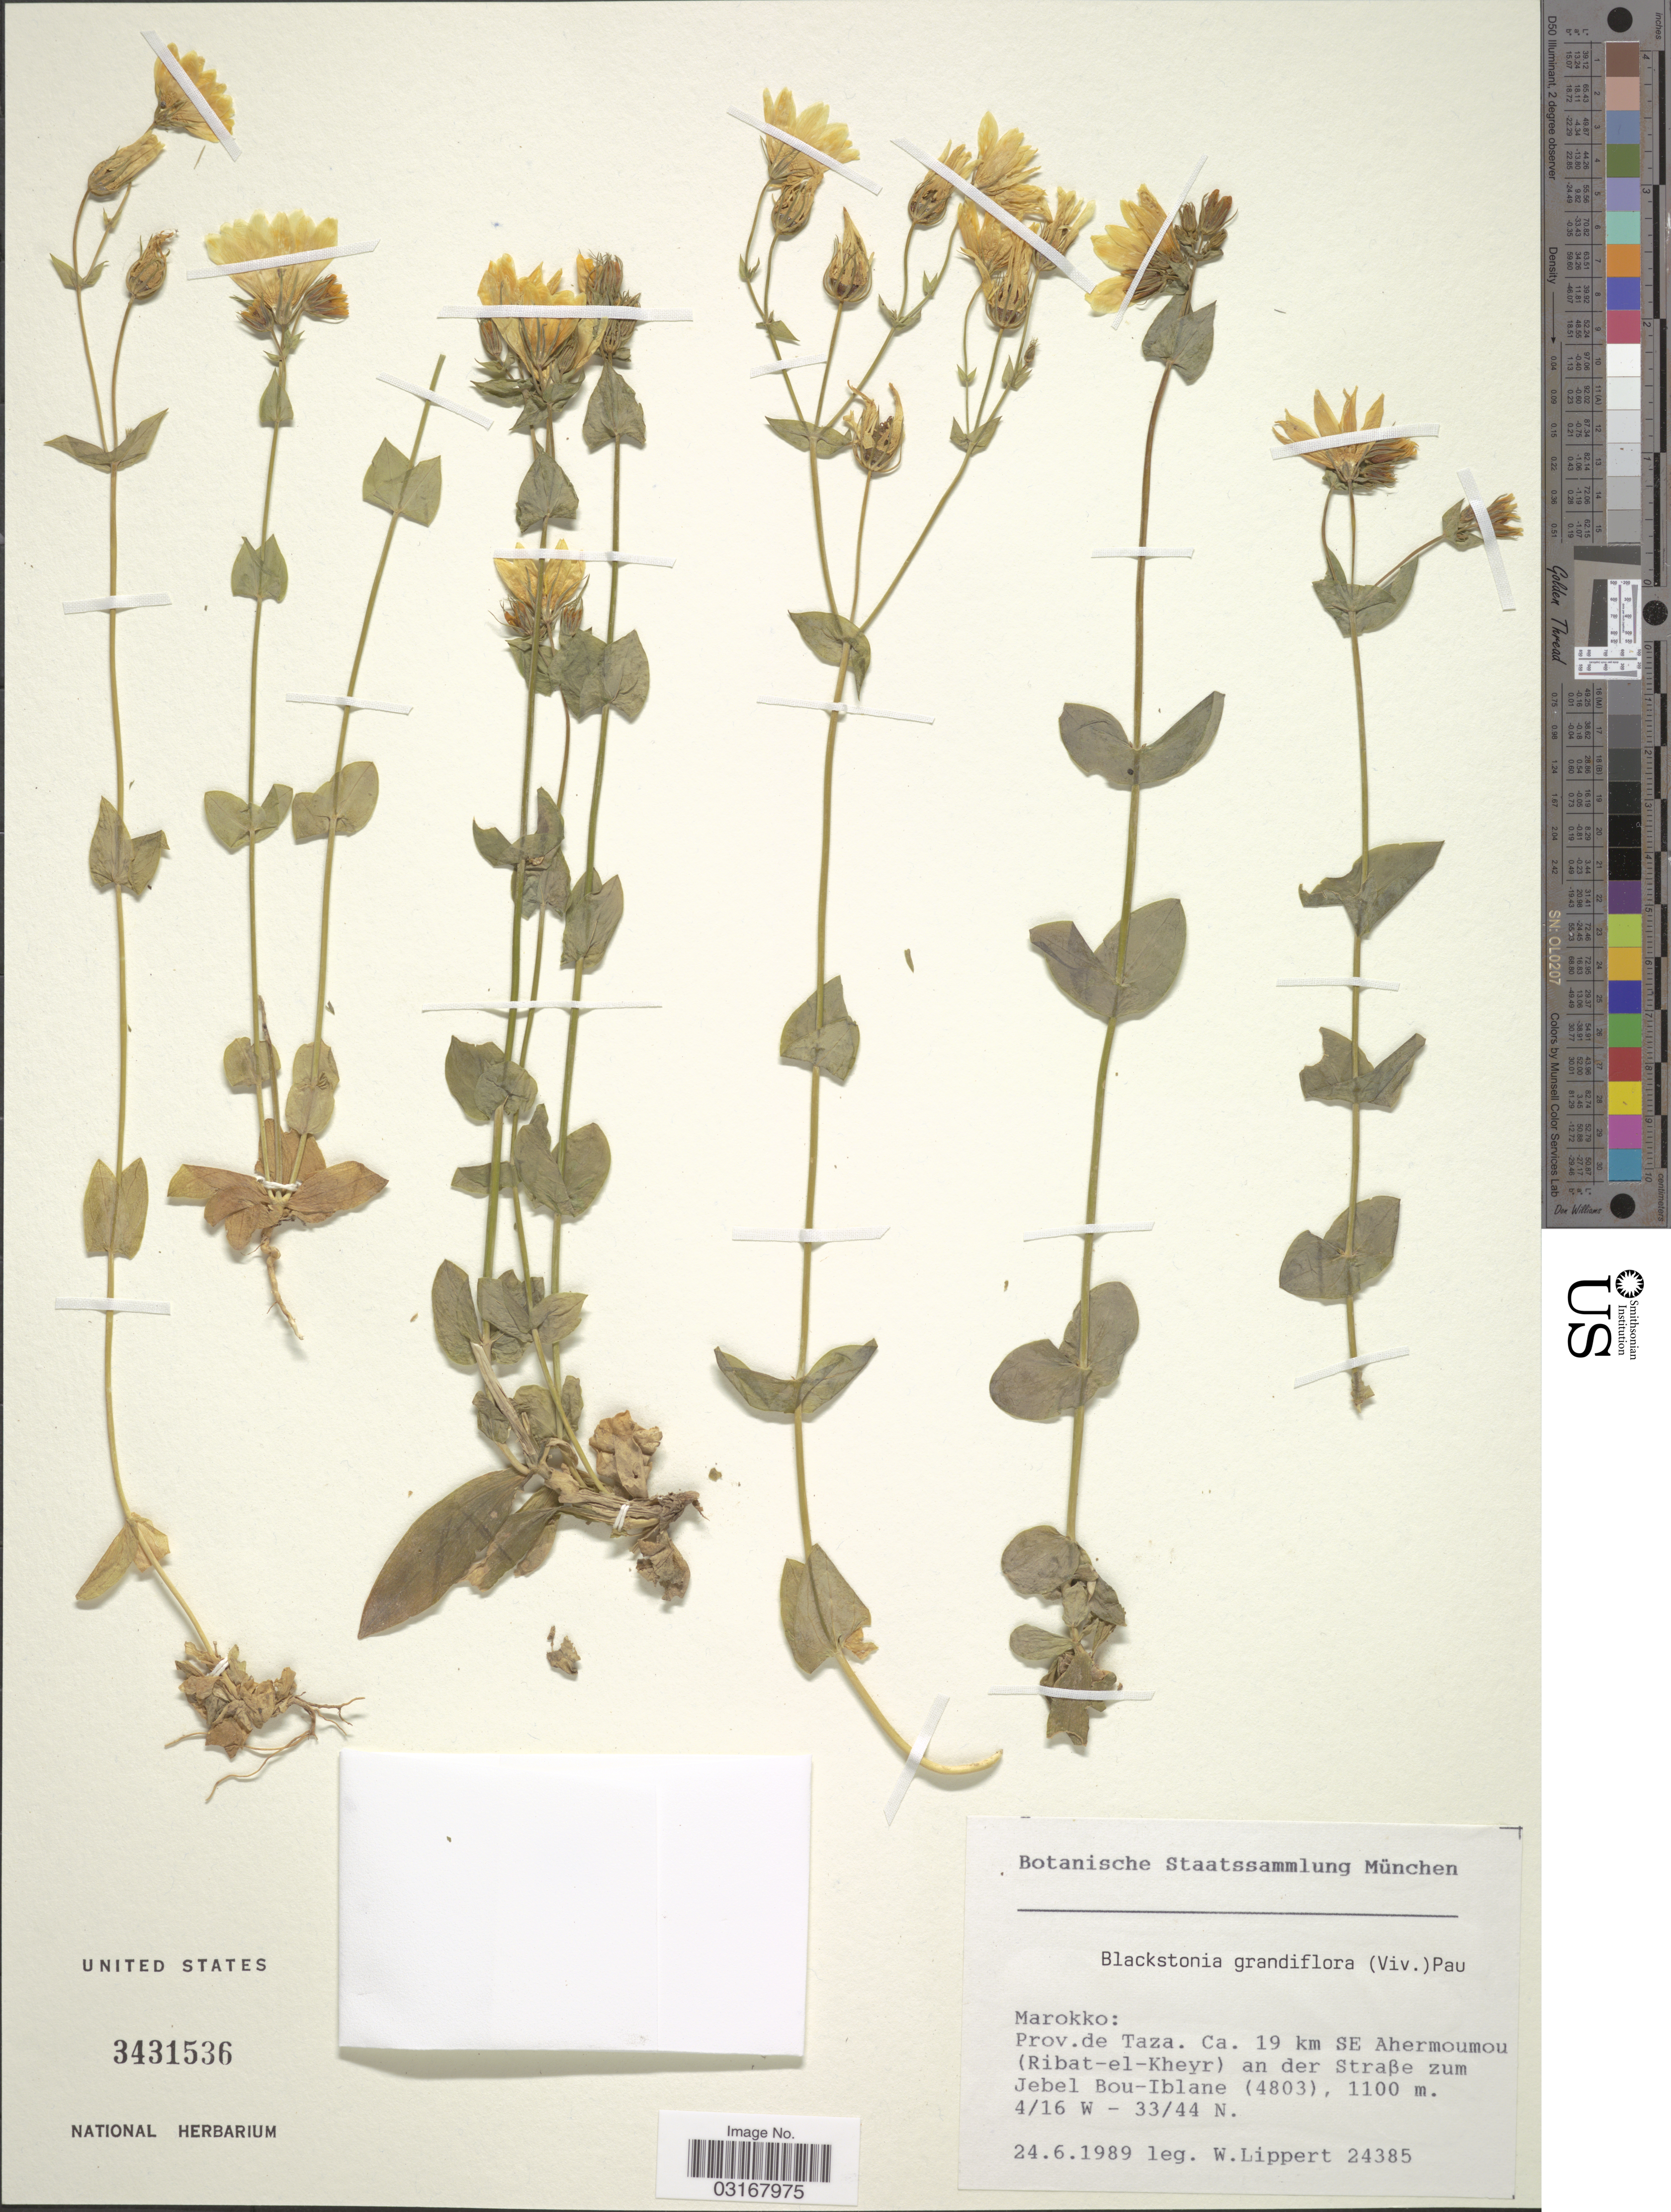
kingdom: Plantae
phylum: Tracheophyta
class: Magnoliopsida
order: Gentianales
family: Gentianaceae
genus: Chlora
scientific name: Chlora grandiflora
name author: Viv.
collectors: W. Lippert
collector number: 24385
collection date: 1989-06-24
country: Morocco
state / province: Taza-Al Hoceima-Taounate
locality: Marokko: Prov. de Taza. Ca. 19 km SE Ahermoumou (Ribat-el-Kheyr) an der Straße zum Jebel Bou-Iblane.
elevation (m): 1100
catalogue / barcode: US 3431536